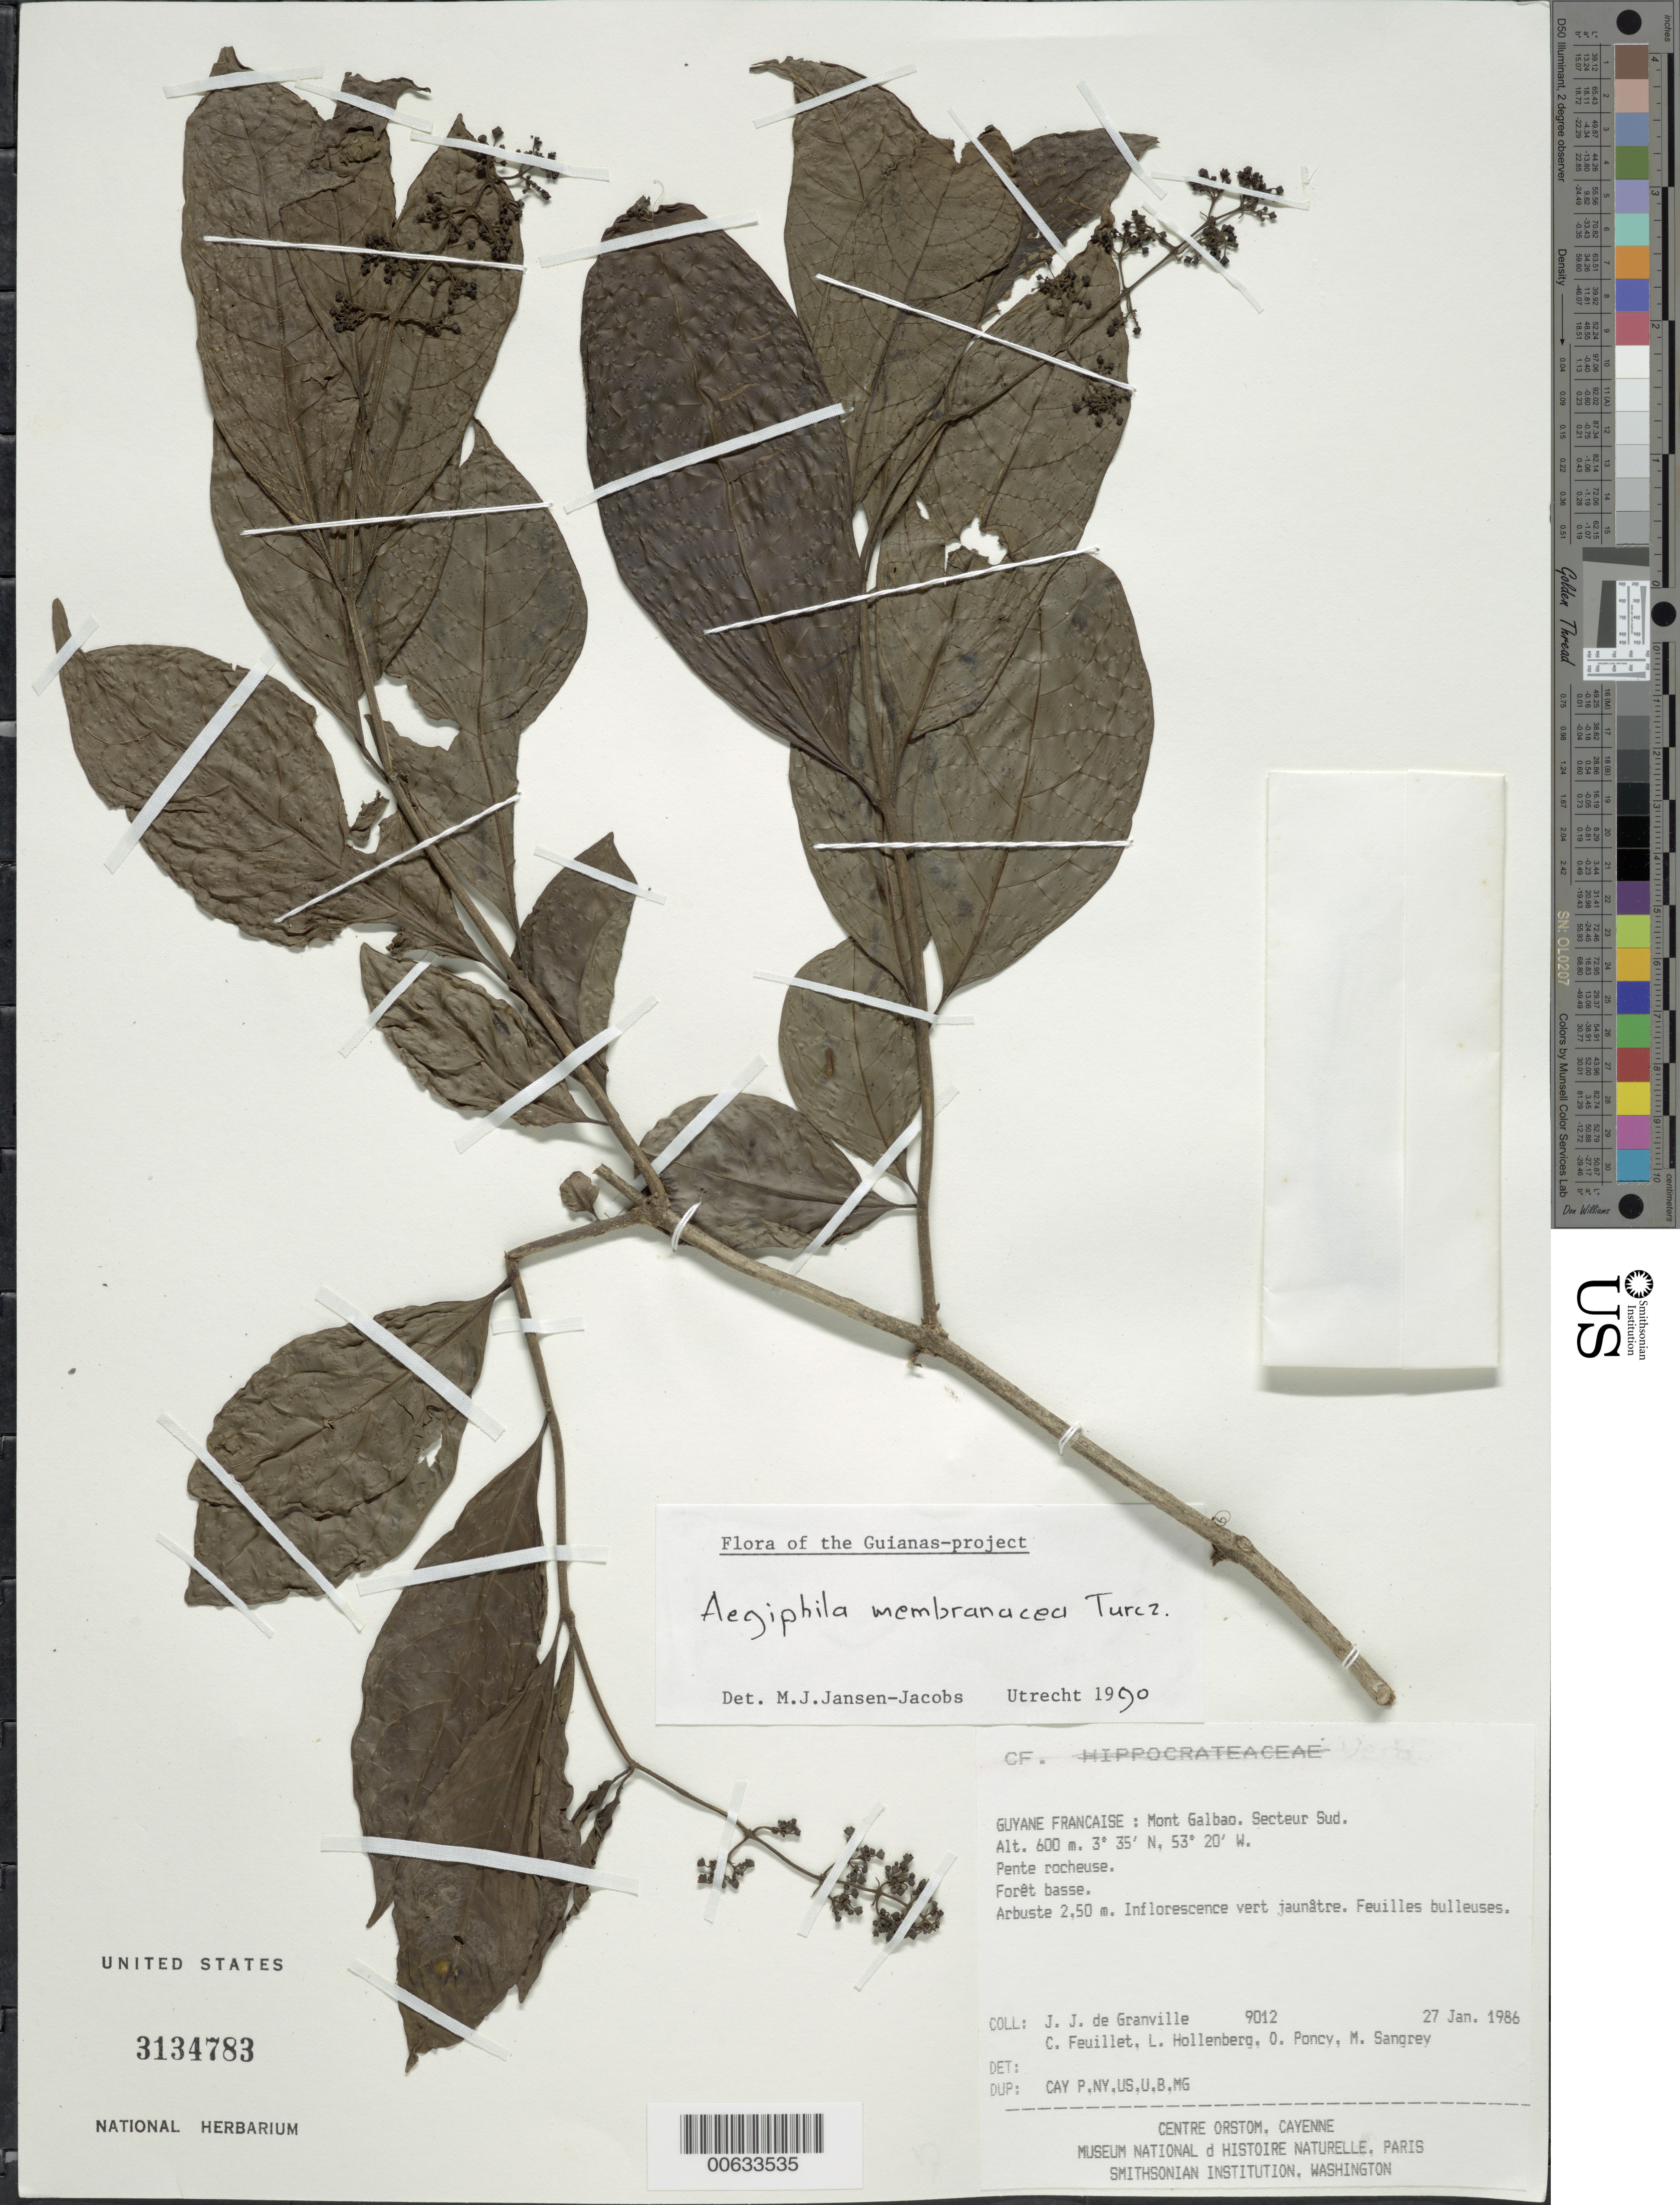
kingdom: Plantae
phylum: Tracheophyta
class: Magnoliopsida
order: Lamiales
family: Lamiaceae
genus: Aegiphila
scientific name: Aegiphila membranacea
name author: Ducke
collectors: J.-J. de Granville, C. Feuillet, L. Hollenberg, O. Poncy & M. Sangrey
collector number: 9012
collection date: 1986-01-27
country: French Guiana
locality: Mont Galbao. Secteur Sud.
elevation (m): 600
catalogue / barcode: US 3134783